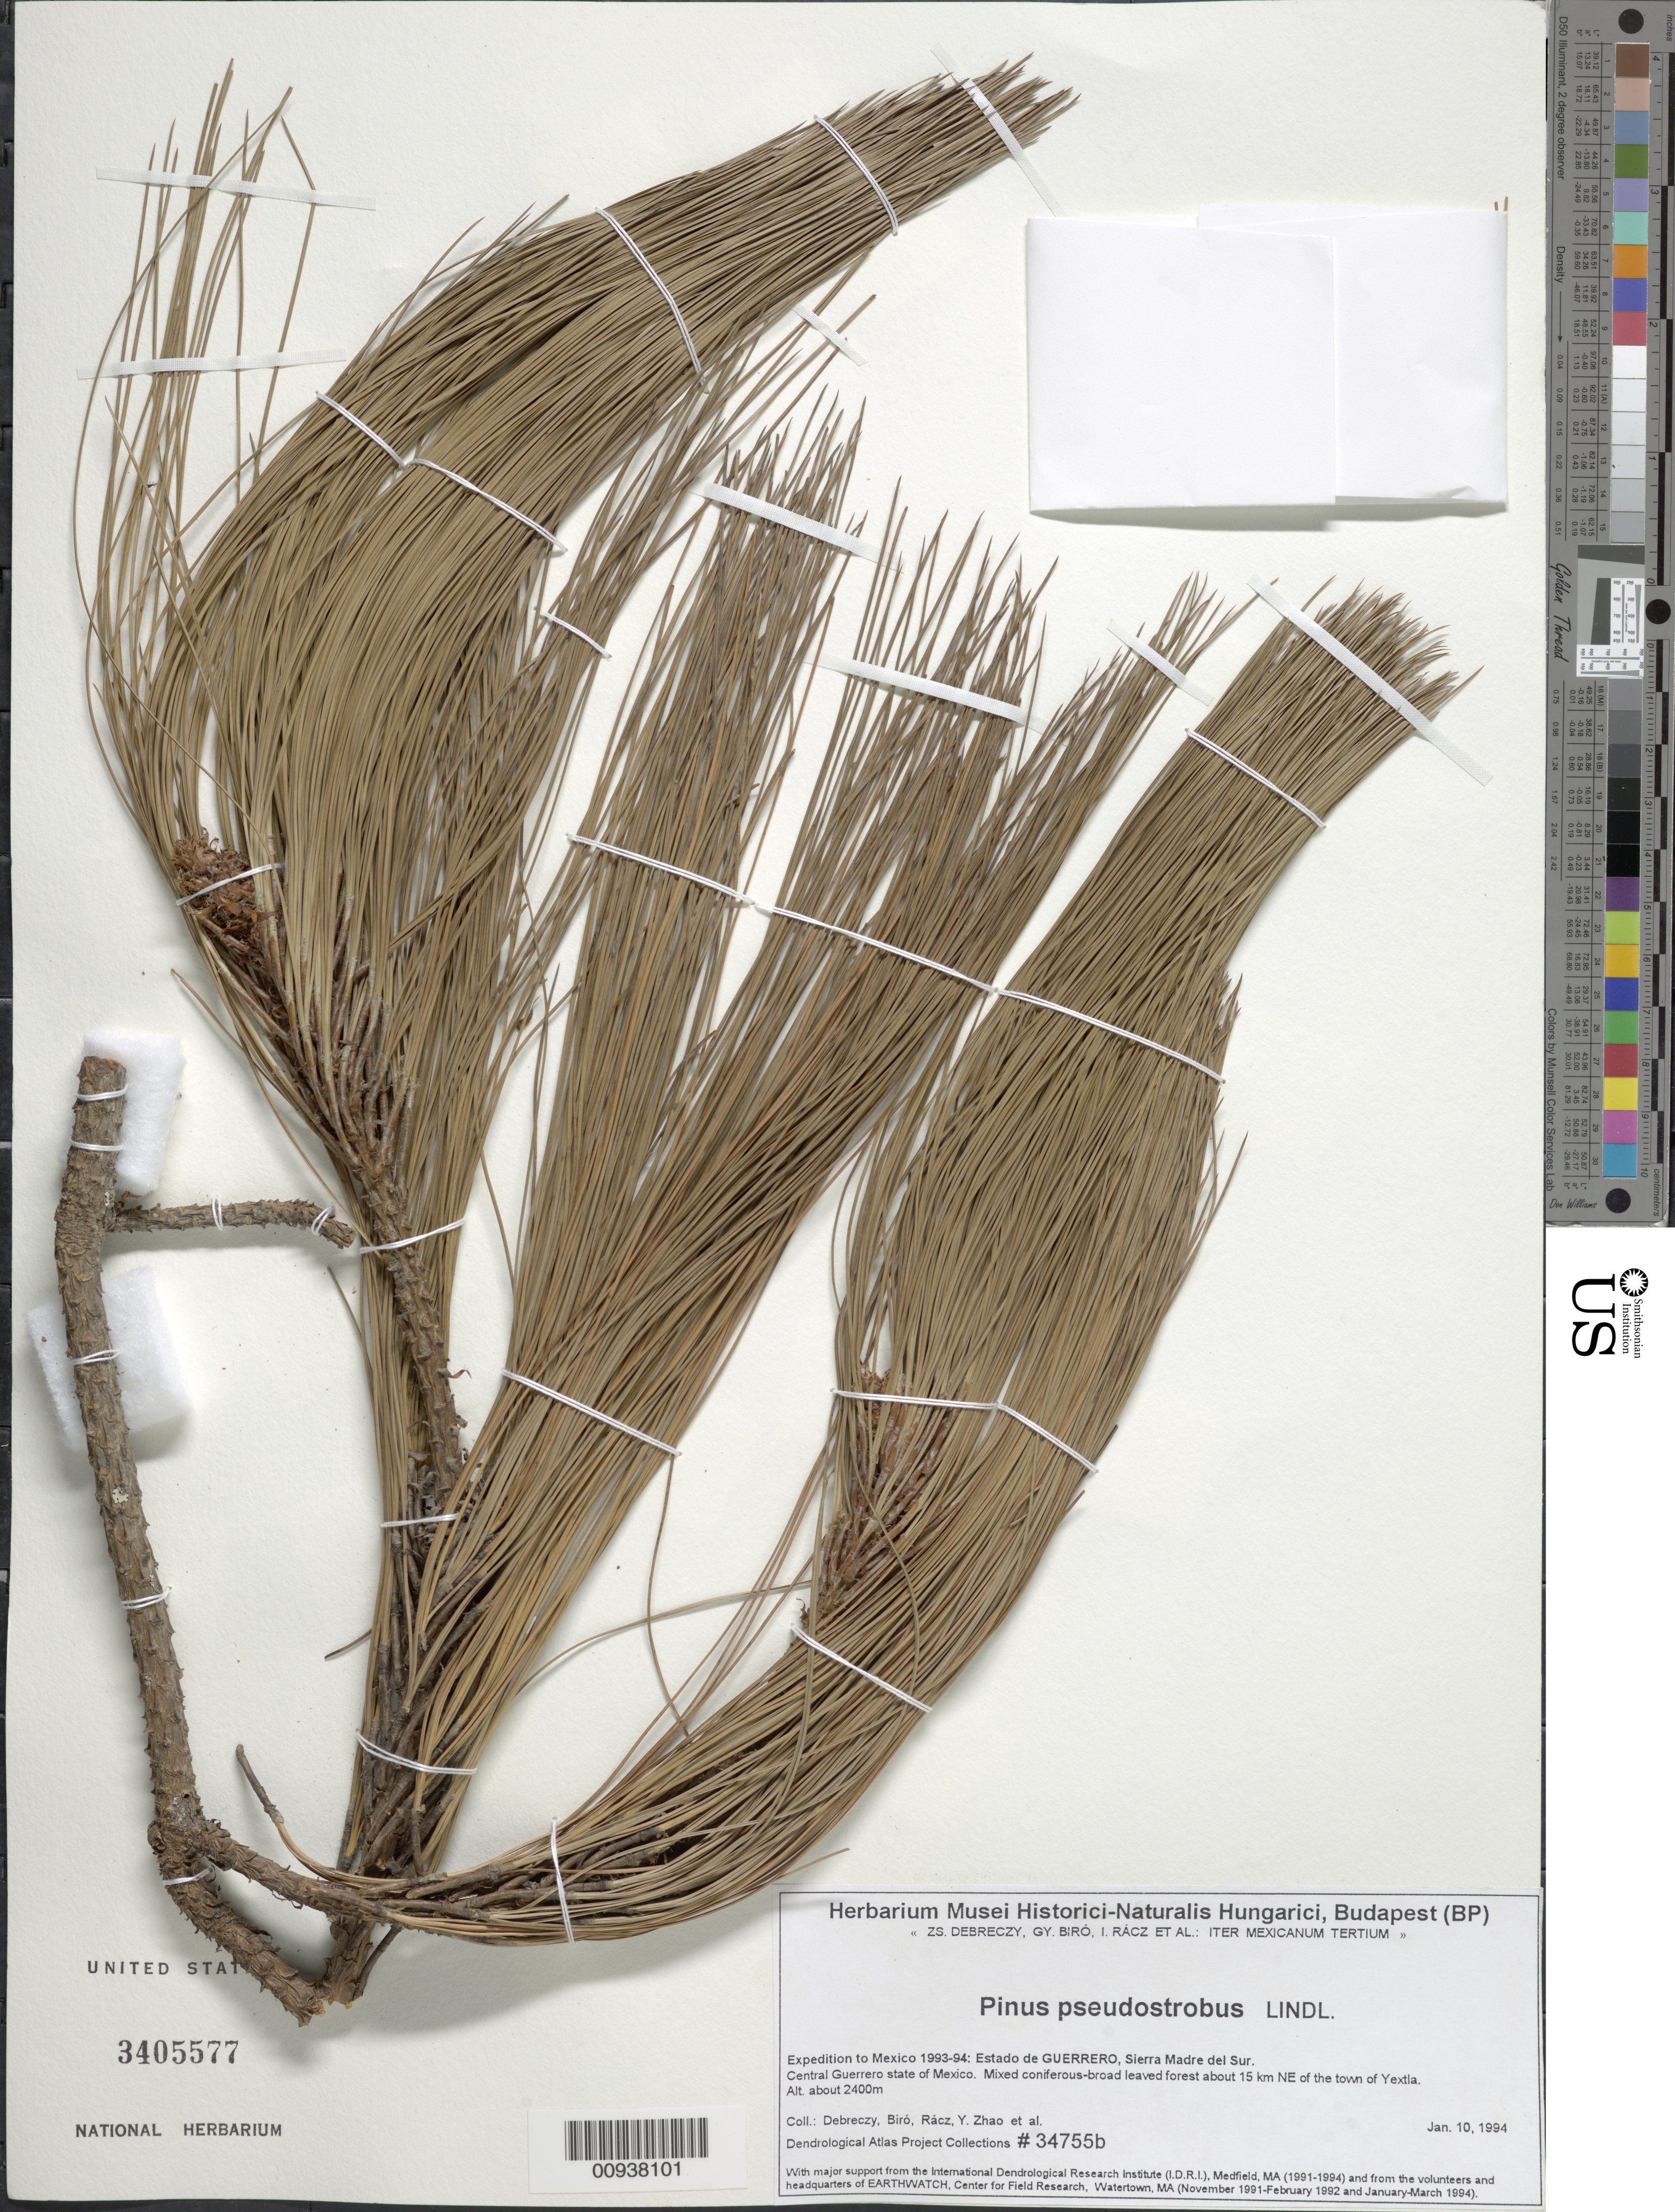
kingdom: Plantae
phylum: Tracheophyta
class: Pinopsida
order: Pinales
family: Pinaceae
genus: Pinus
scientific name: Pinus pseudostrobus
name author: Lindl.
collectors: Z. Debreczy, G. Biro, I. Rácz, Y. Zhao & et al.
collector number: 34755 b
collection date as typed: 10 Jan 1994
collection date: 1994-01-10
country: Mexico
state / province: Guerrero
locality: Central Guerrero state about 15 km NE of the town of Yextla. Sierra Madre del Sur.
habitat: Mixed coniferous-broad leaved forest.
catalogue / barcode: US 3405577